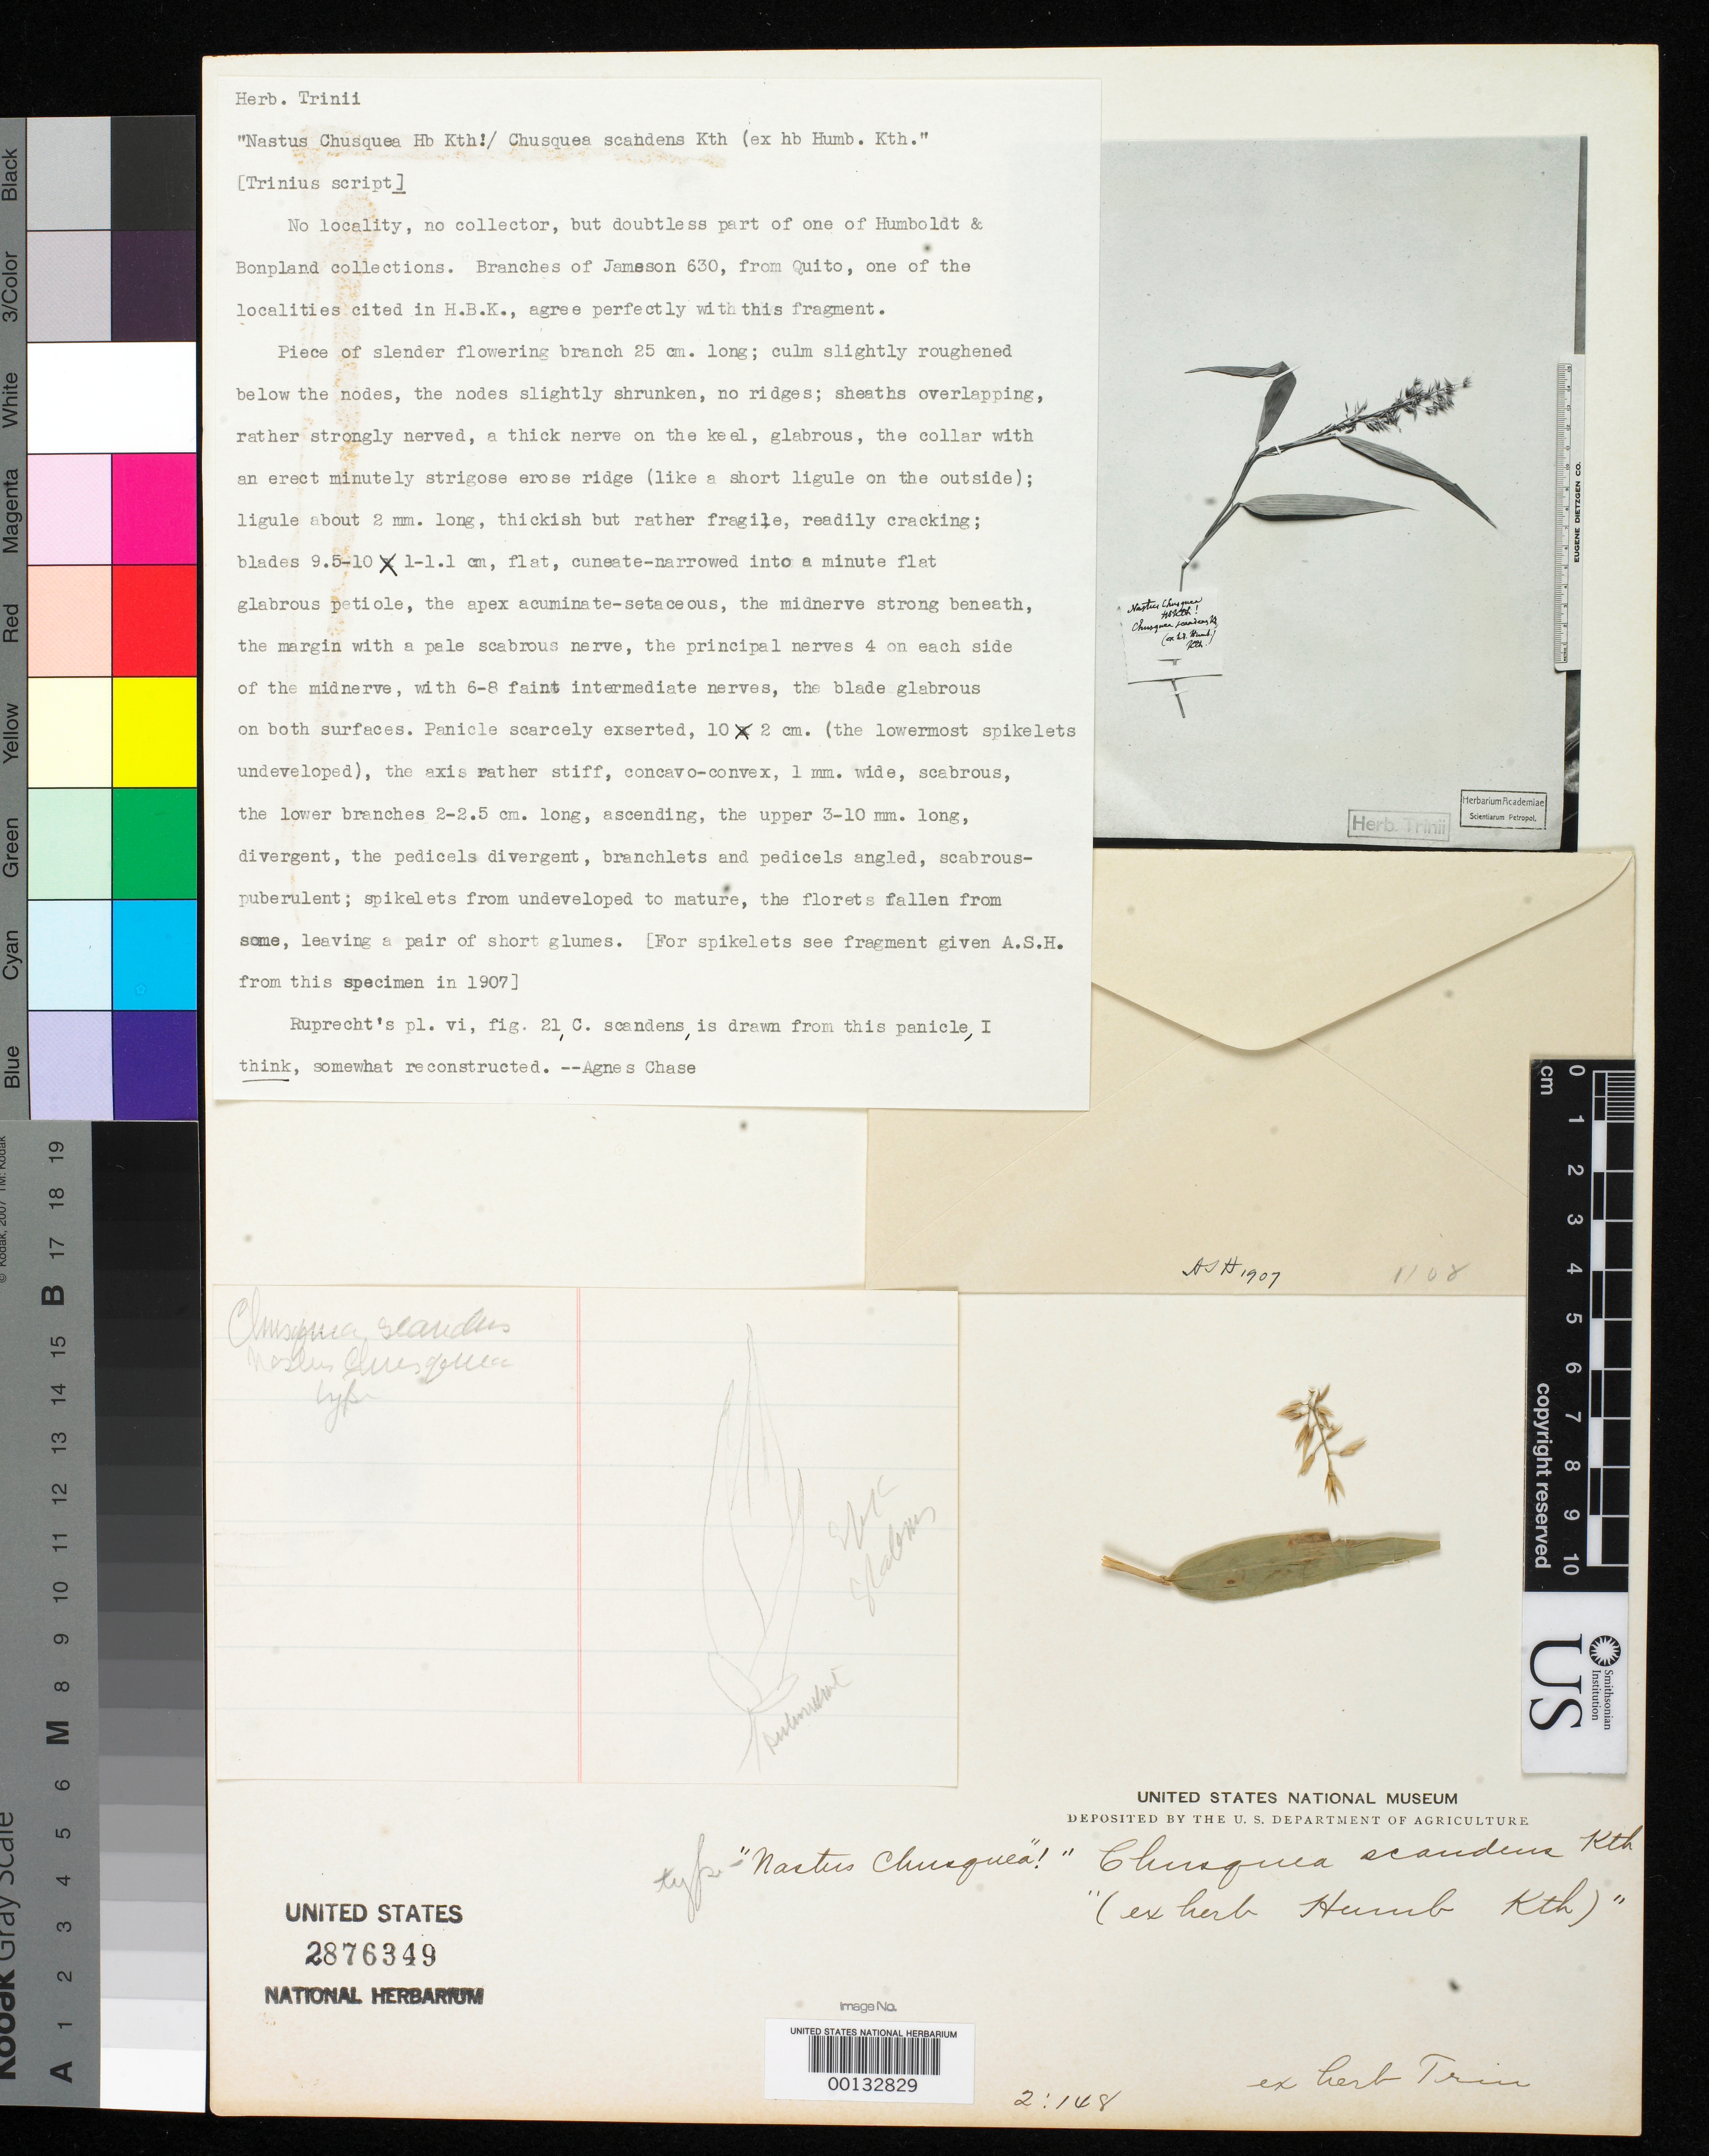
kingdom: Plantae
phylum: Tracheophyta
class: Liliopsida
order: Poales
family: Poaceae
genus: Nastus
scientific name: Nastus chusque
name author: Kunth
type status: Holotype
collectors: A. J. A. Bonpland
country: Ecuador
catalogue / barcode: US 2876349